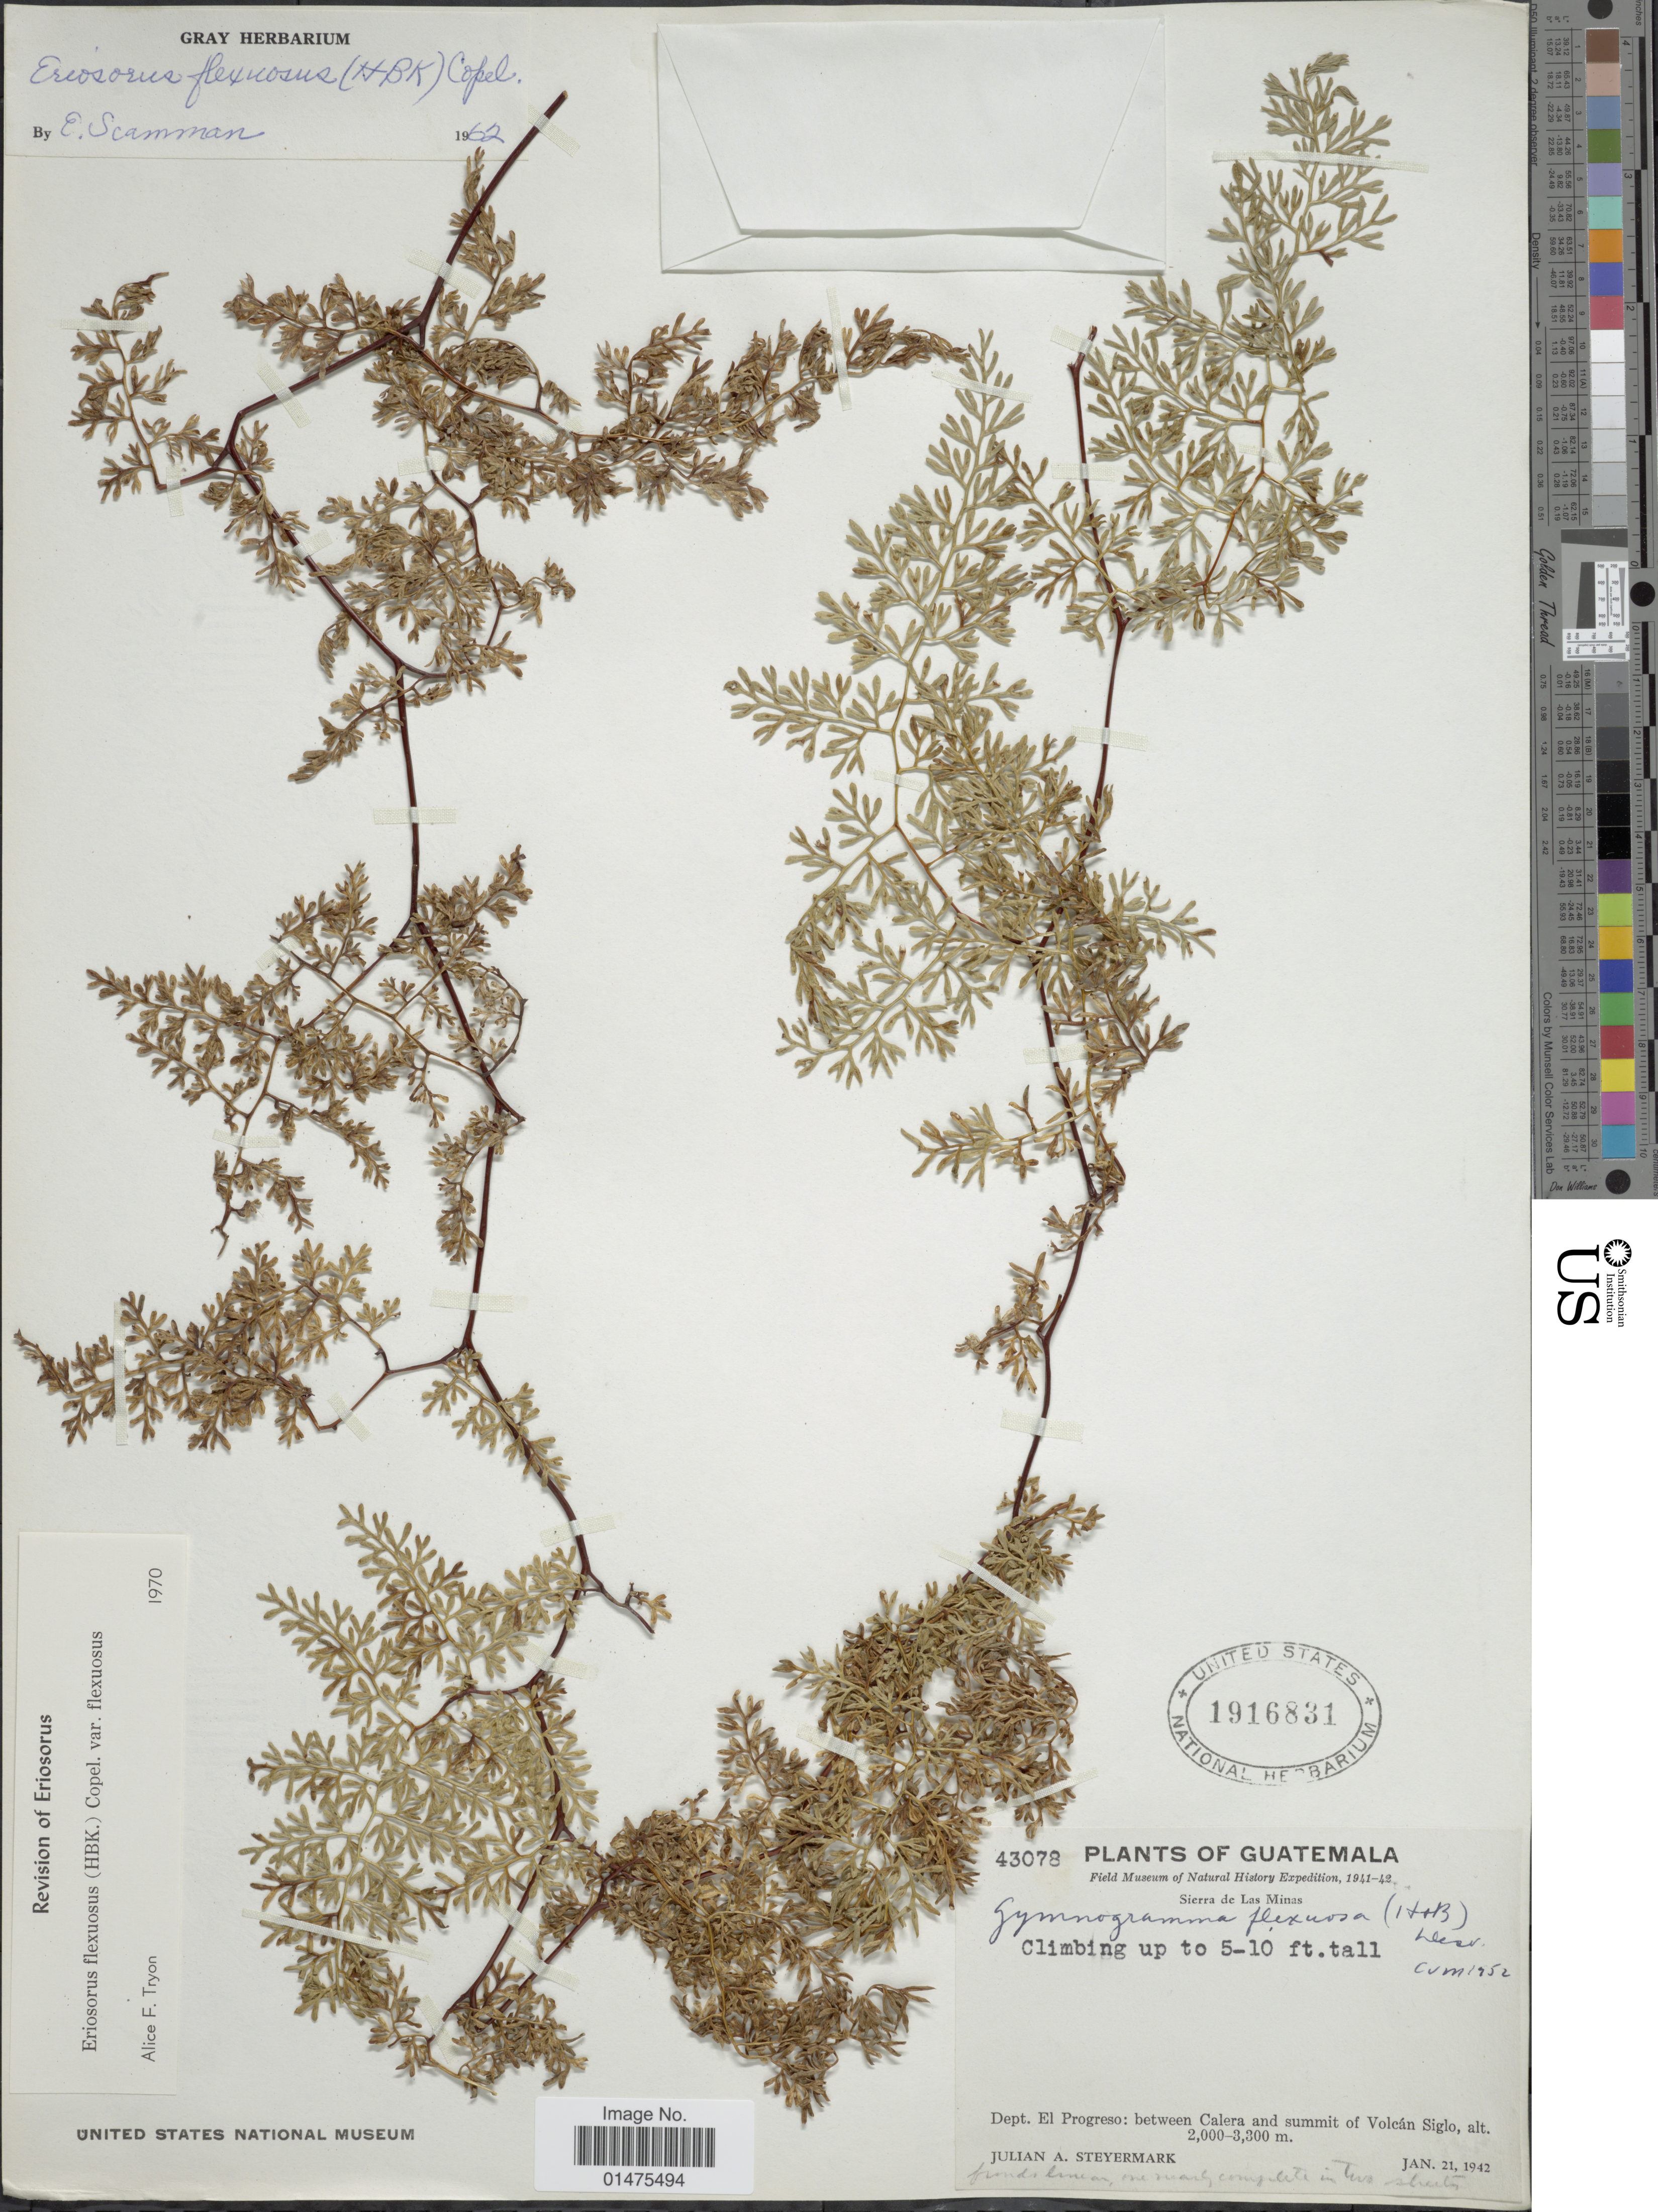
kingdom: Plantae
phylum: Tracheophyta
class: Polypodiopsida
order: Polypodiales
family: Pteridaceae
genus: Jamesonia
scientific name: Jamesonia flexuosa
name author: (Humb. & Bonpl.) Christenh.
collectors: J. Steyermark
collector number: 43078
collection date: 1942-01-21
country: Guatemala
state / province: El Progreso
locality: Dept. El Progreso: between Calera and summit of Volcán Siglo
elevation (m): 2000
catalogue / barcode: US 1916831